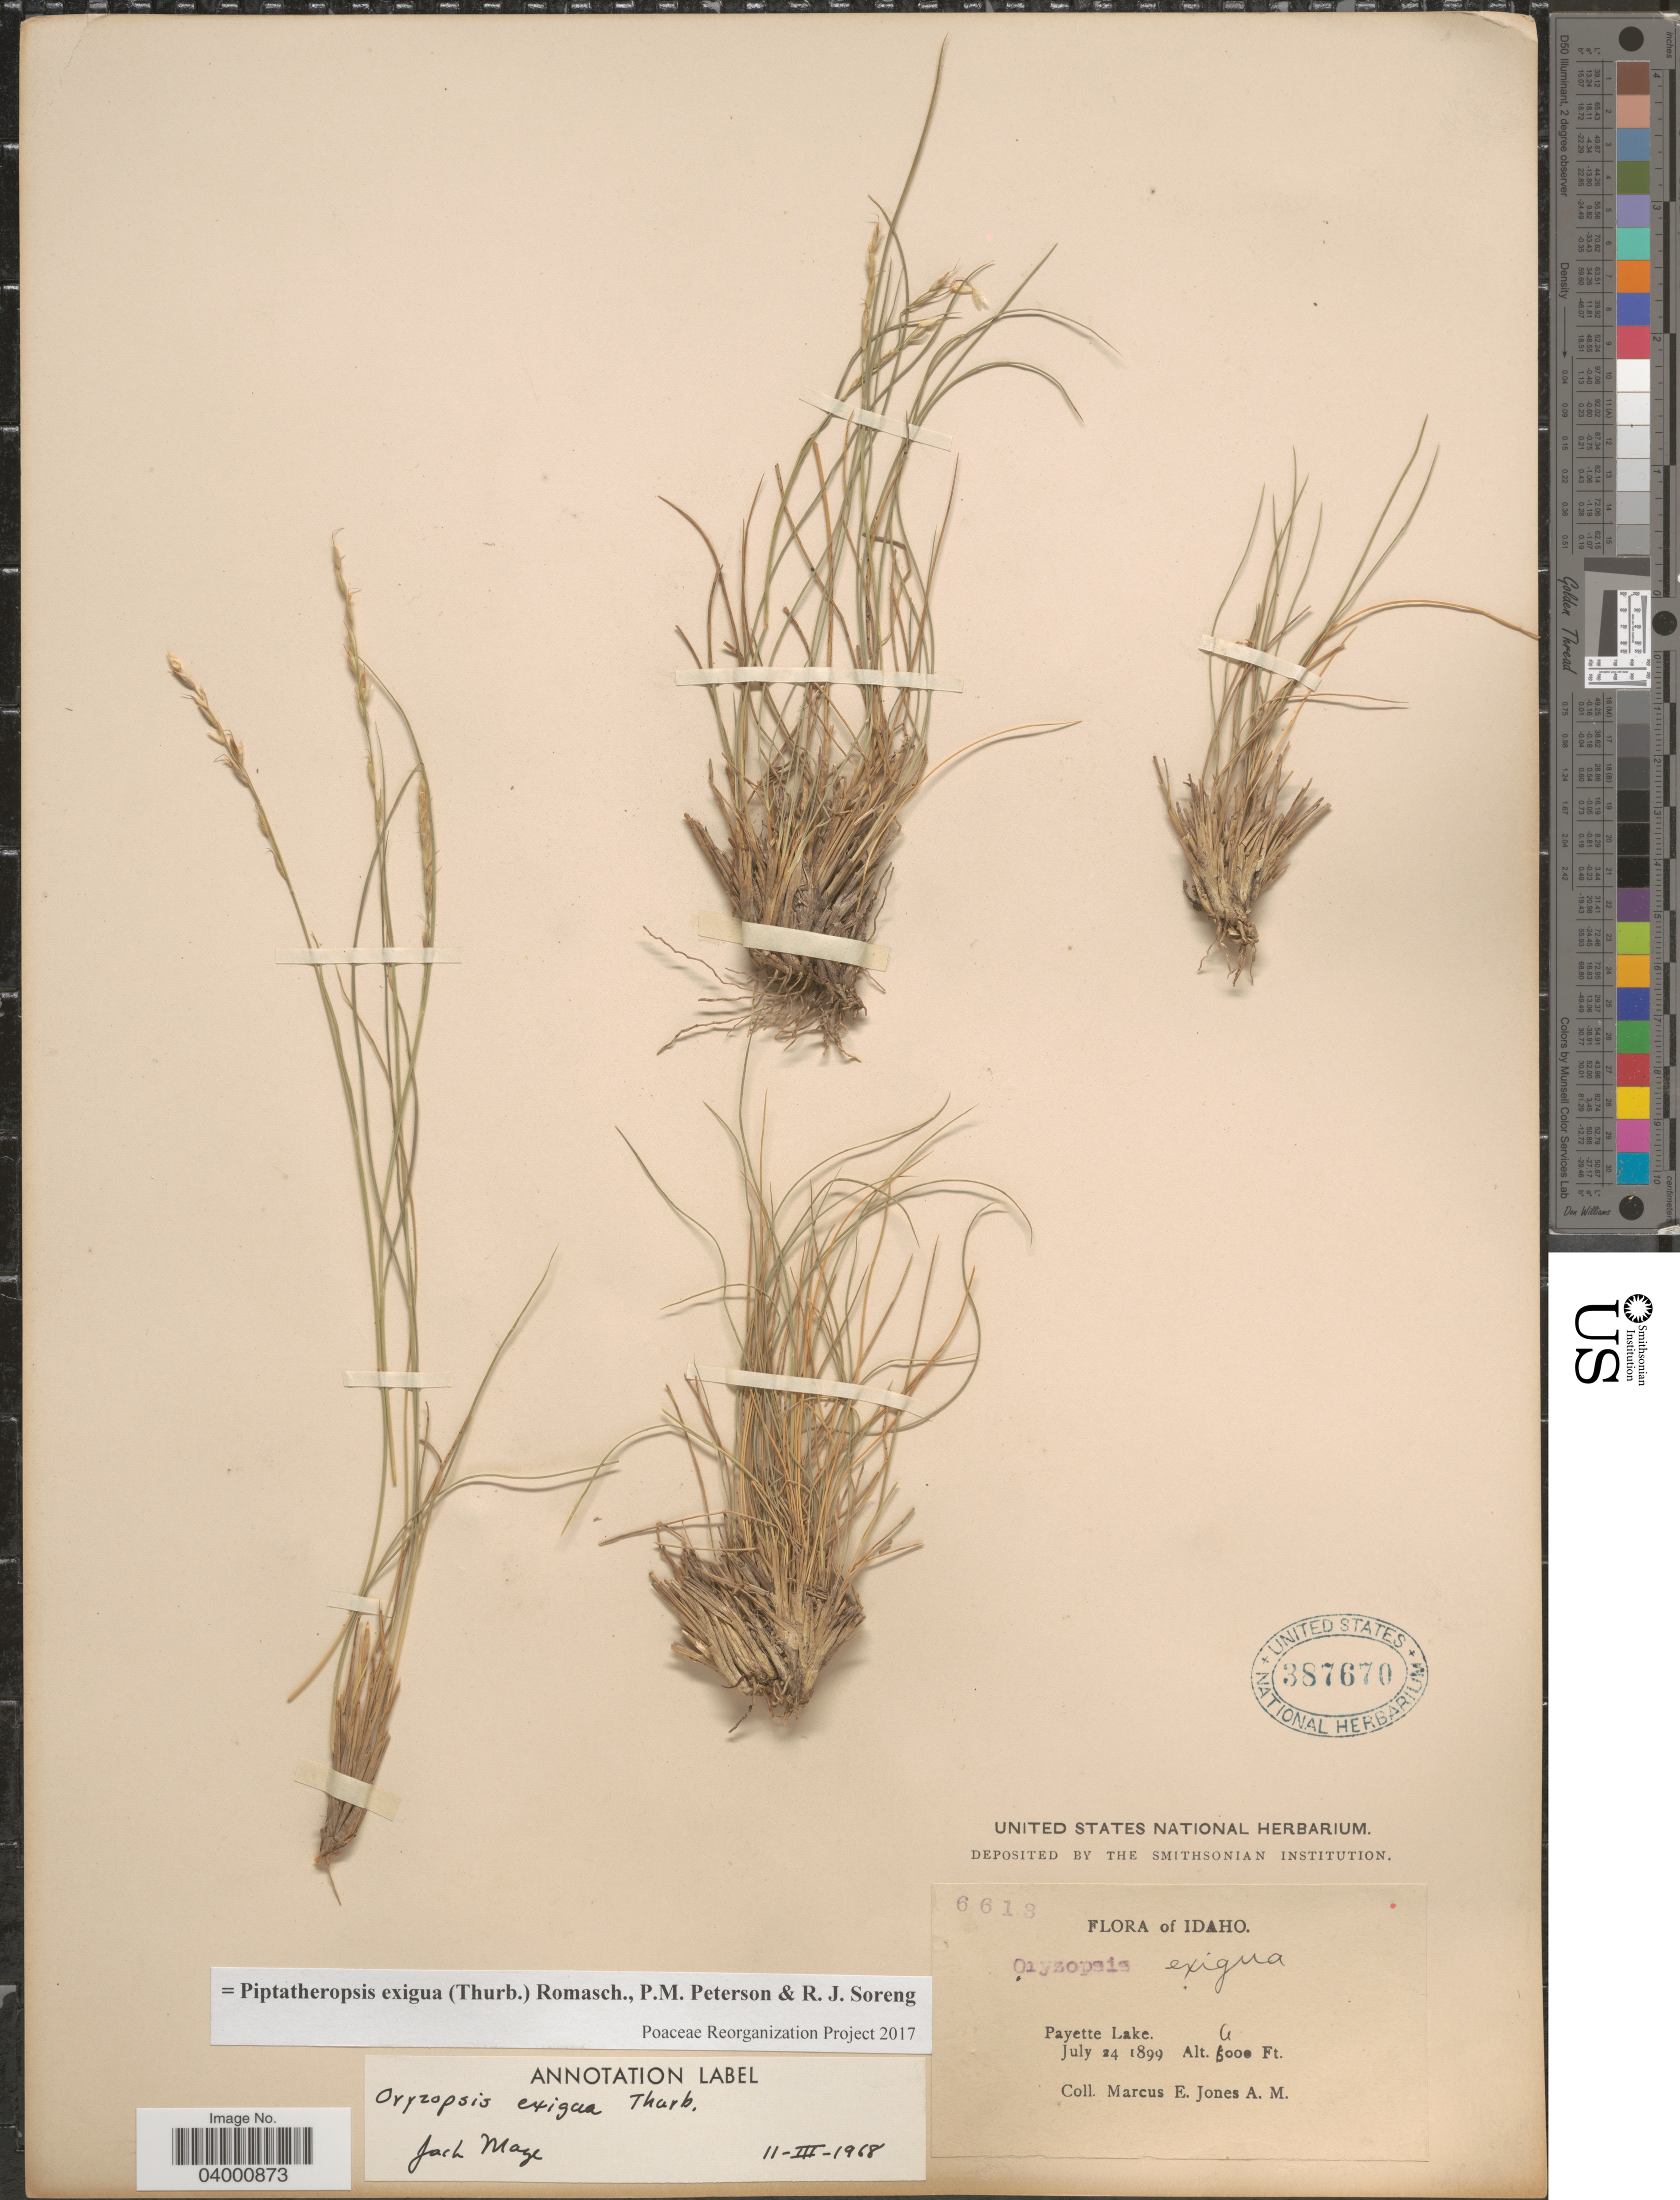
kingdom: Plantae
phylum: Tracheophyta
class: Liliopsida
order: Poales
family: Poaceae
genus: Piptatheropsis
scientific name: Piptatheropsis exigua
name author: (Thurb.) Romasch. et al.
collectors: M. E. Jones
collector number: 6618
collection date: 1899-07-24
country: United States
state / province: Idaho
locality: Payette Lake.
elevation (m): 1829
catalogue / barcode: US 387670